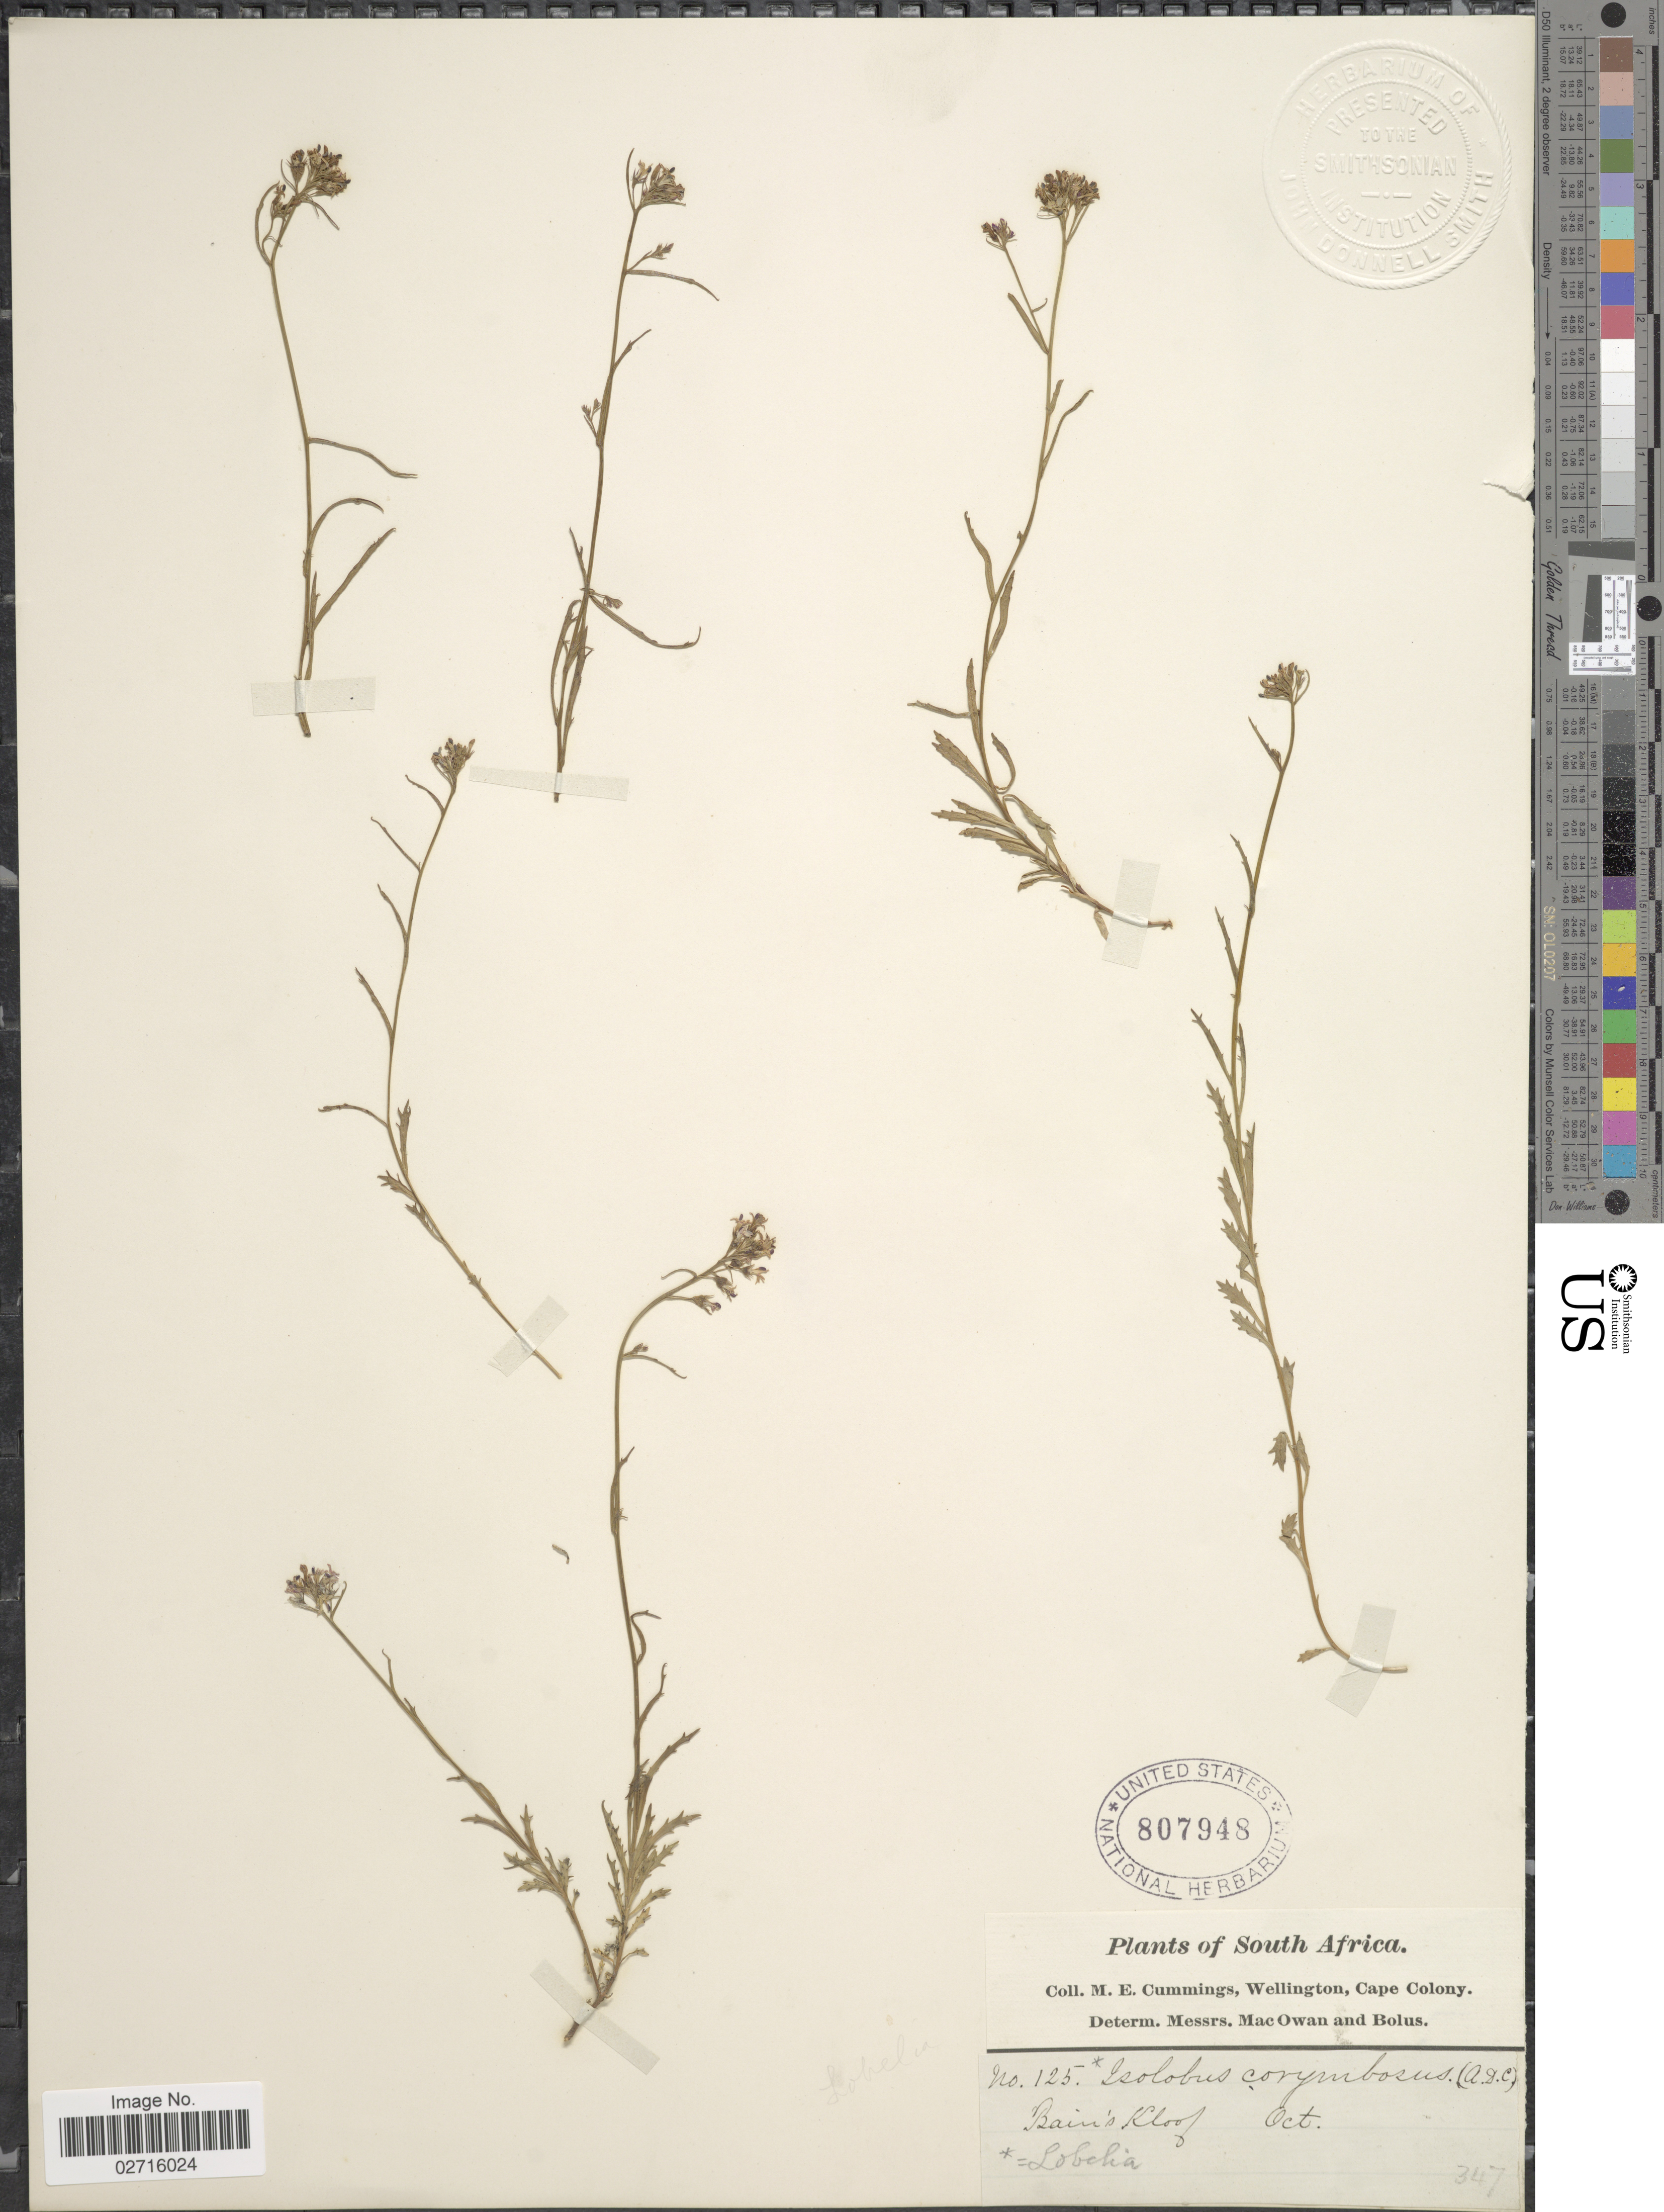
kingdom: Plantae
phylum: Tracheophyta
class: Magnoliopsida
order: Asterales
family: Campanulaceae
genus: Lobelia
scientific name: Lobelia corymbosa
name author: P.J. Bergius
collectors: M. E. Cummings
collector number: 125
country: South Africa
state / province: Western Cape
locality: Bain's Kloof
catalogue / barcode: US 807948